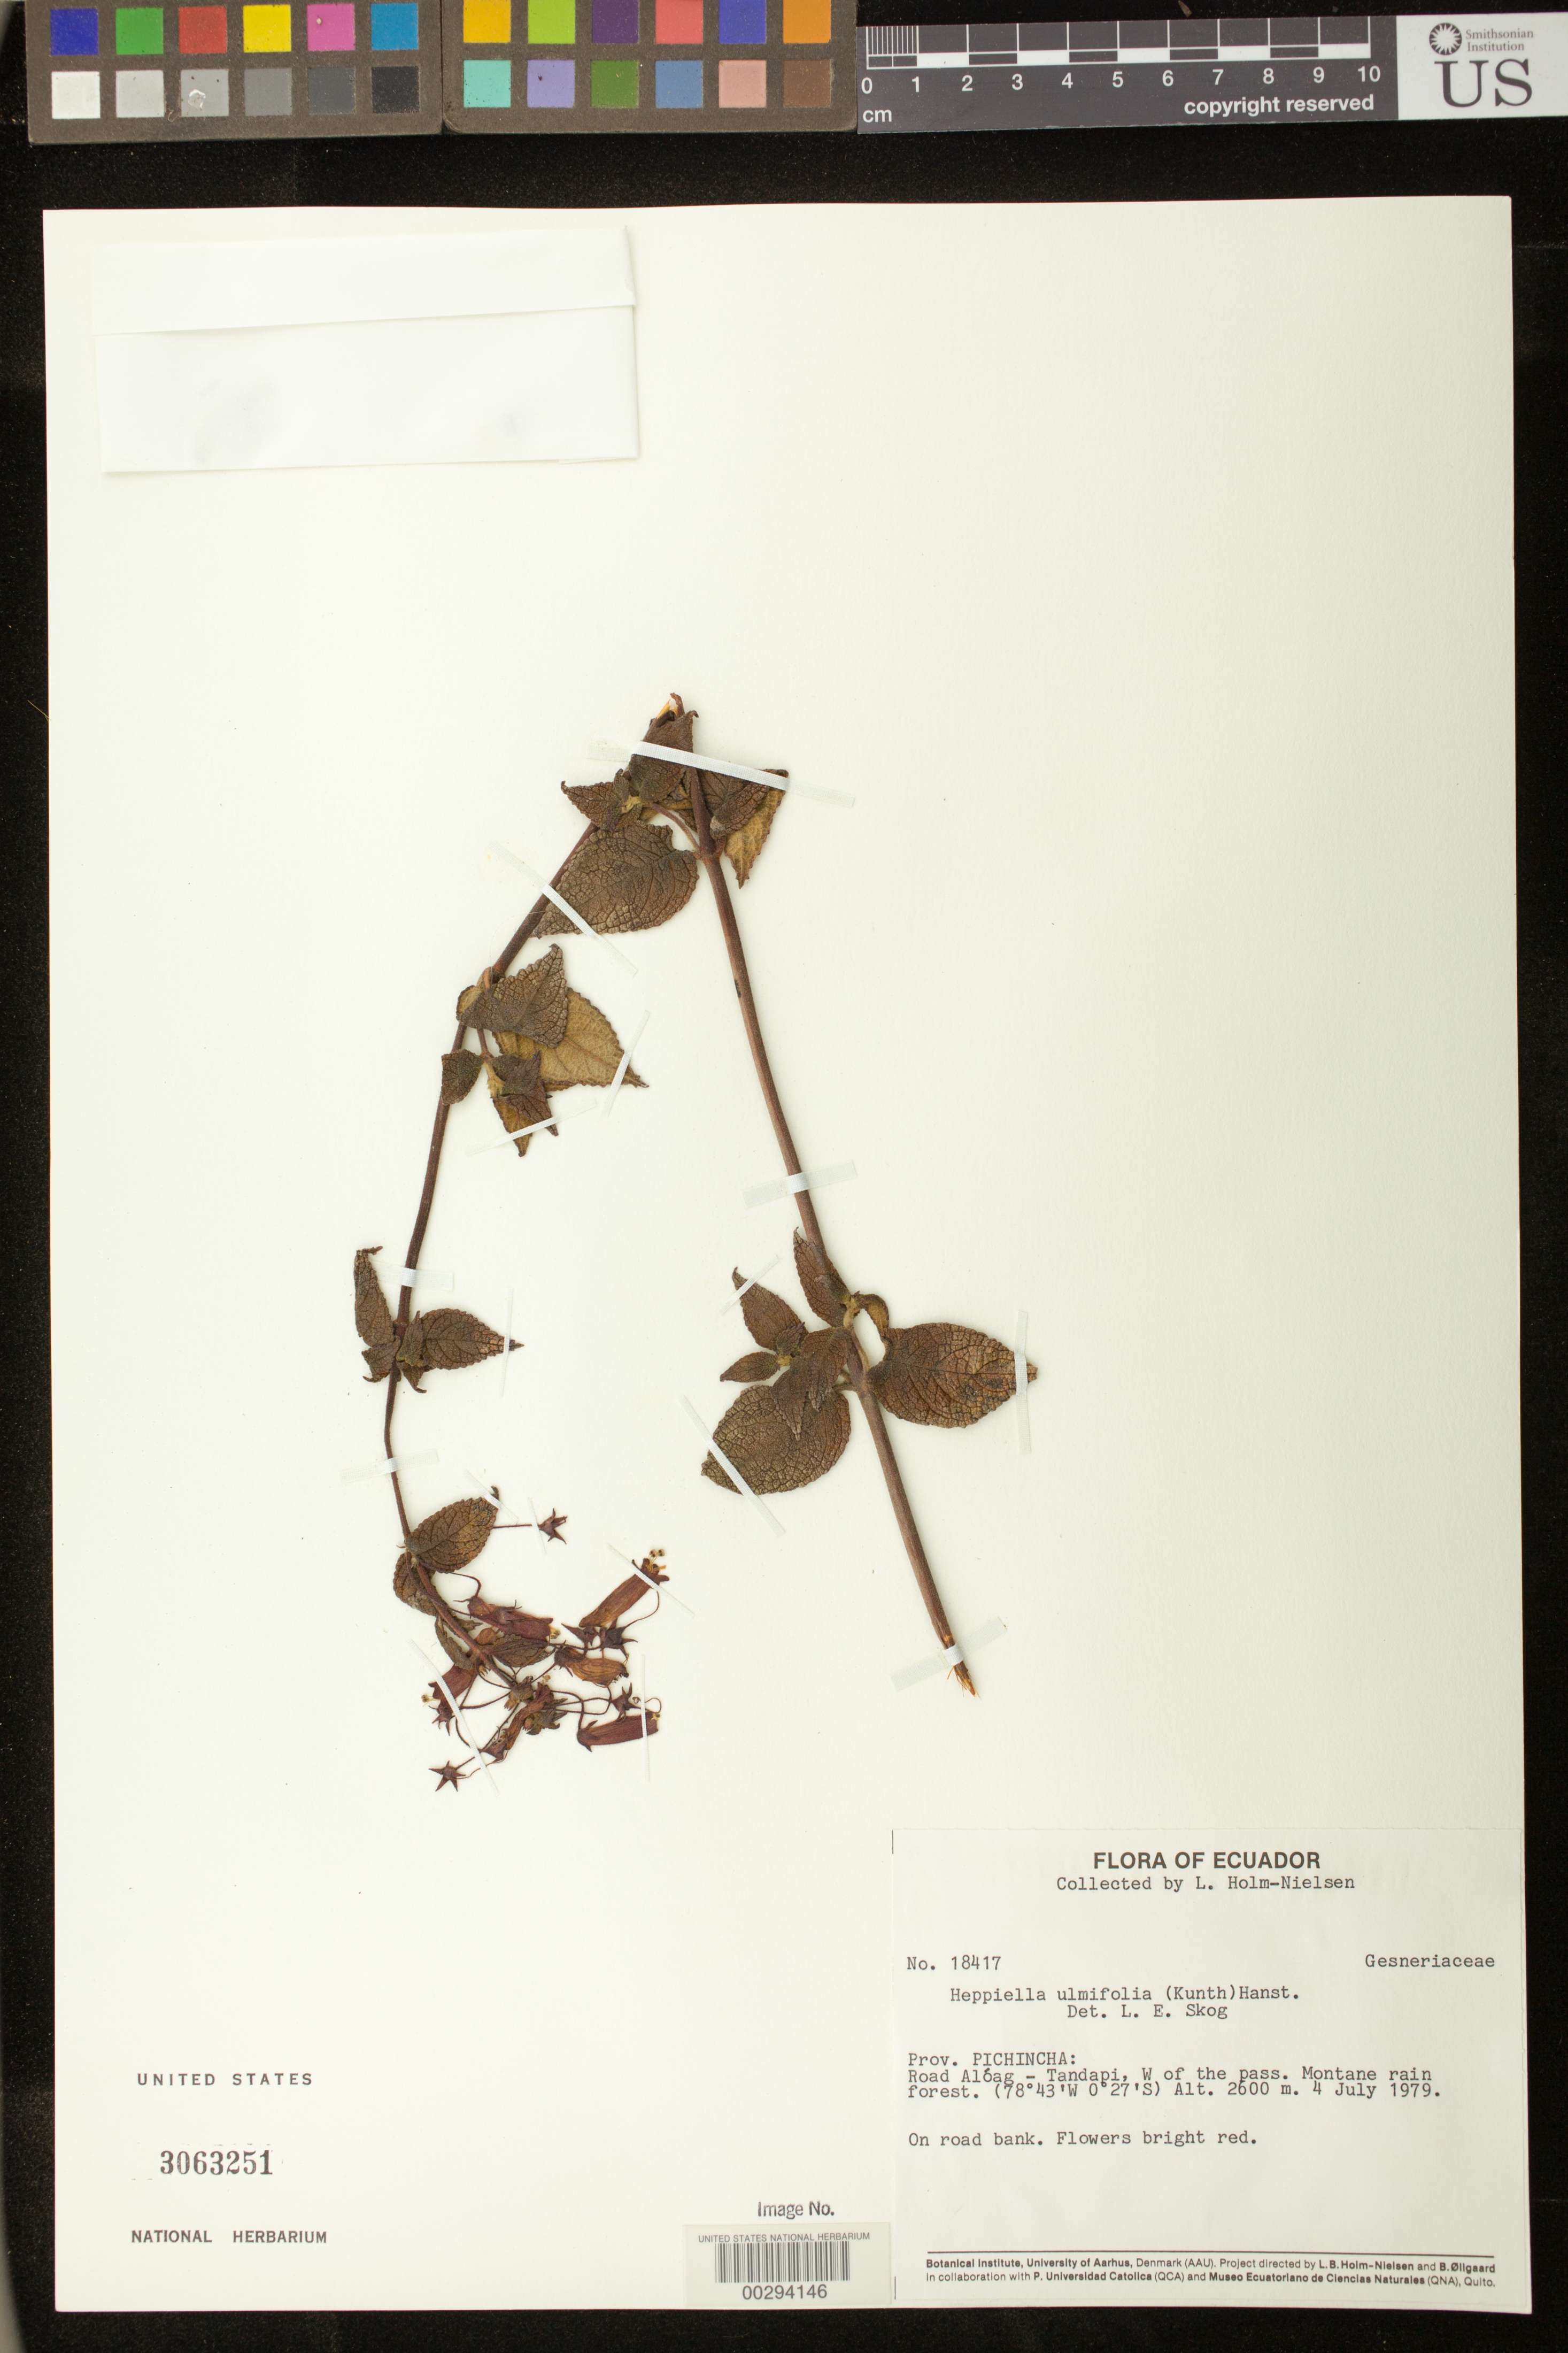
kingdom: Plantae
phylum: Tracheophyta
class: Magnoliopsida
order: Lamiales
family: Gesneriaceae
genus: Heppiella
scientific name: Heppiella ulmifolia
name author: (Kunth) Hanst.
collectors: L. B. Holm-Nielsen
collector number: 18417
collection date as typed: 04 Jul 1979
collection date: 1979-07-04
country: Ecuador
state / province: Pichincha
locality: Road Aloag - Tandapi, W of the pass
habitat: Montane rain forest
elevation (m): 2600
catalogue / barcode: US 3063251